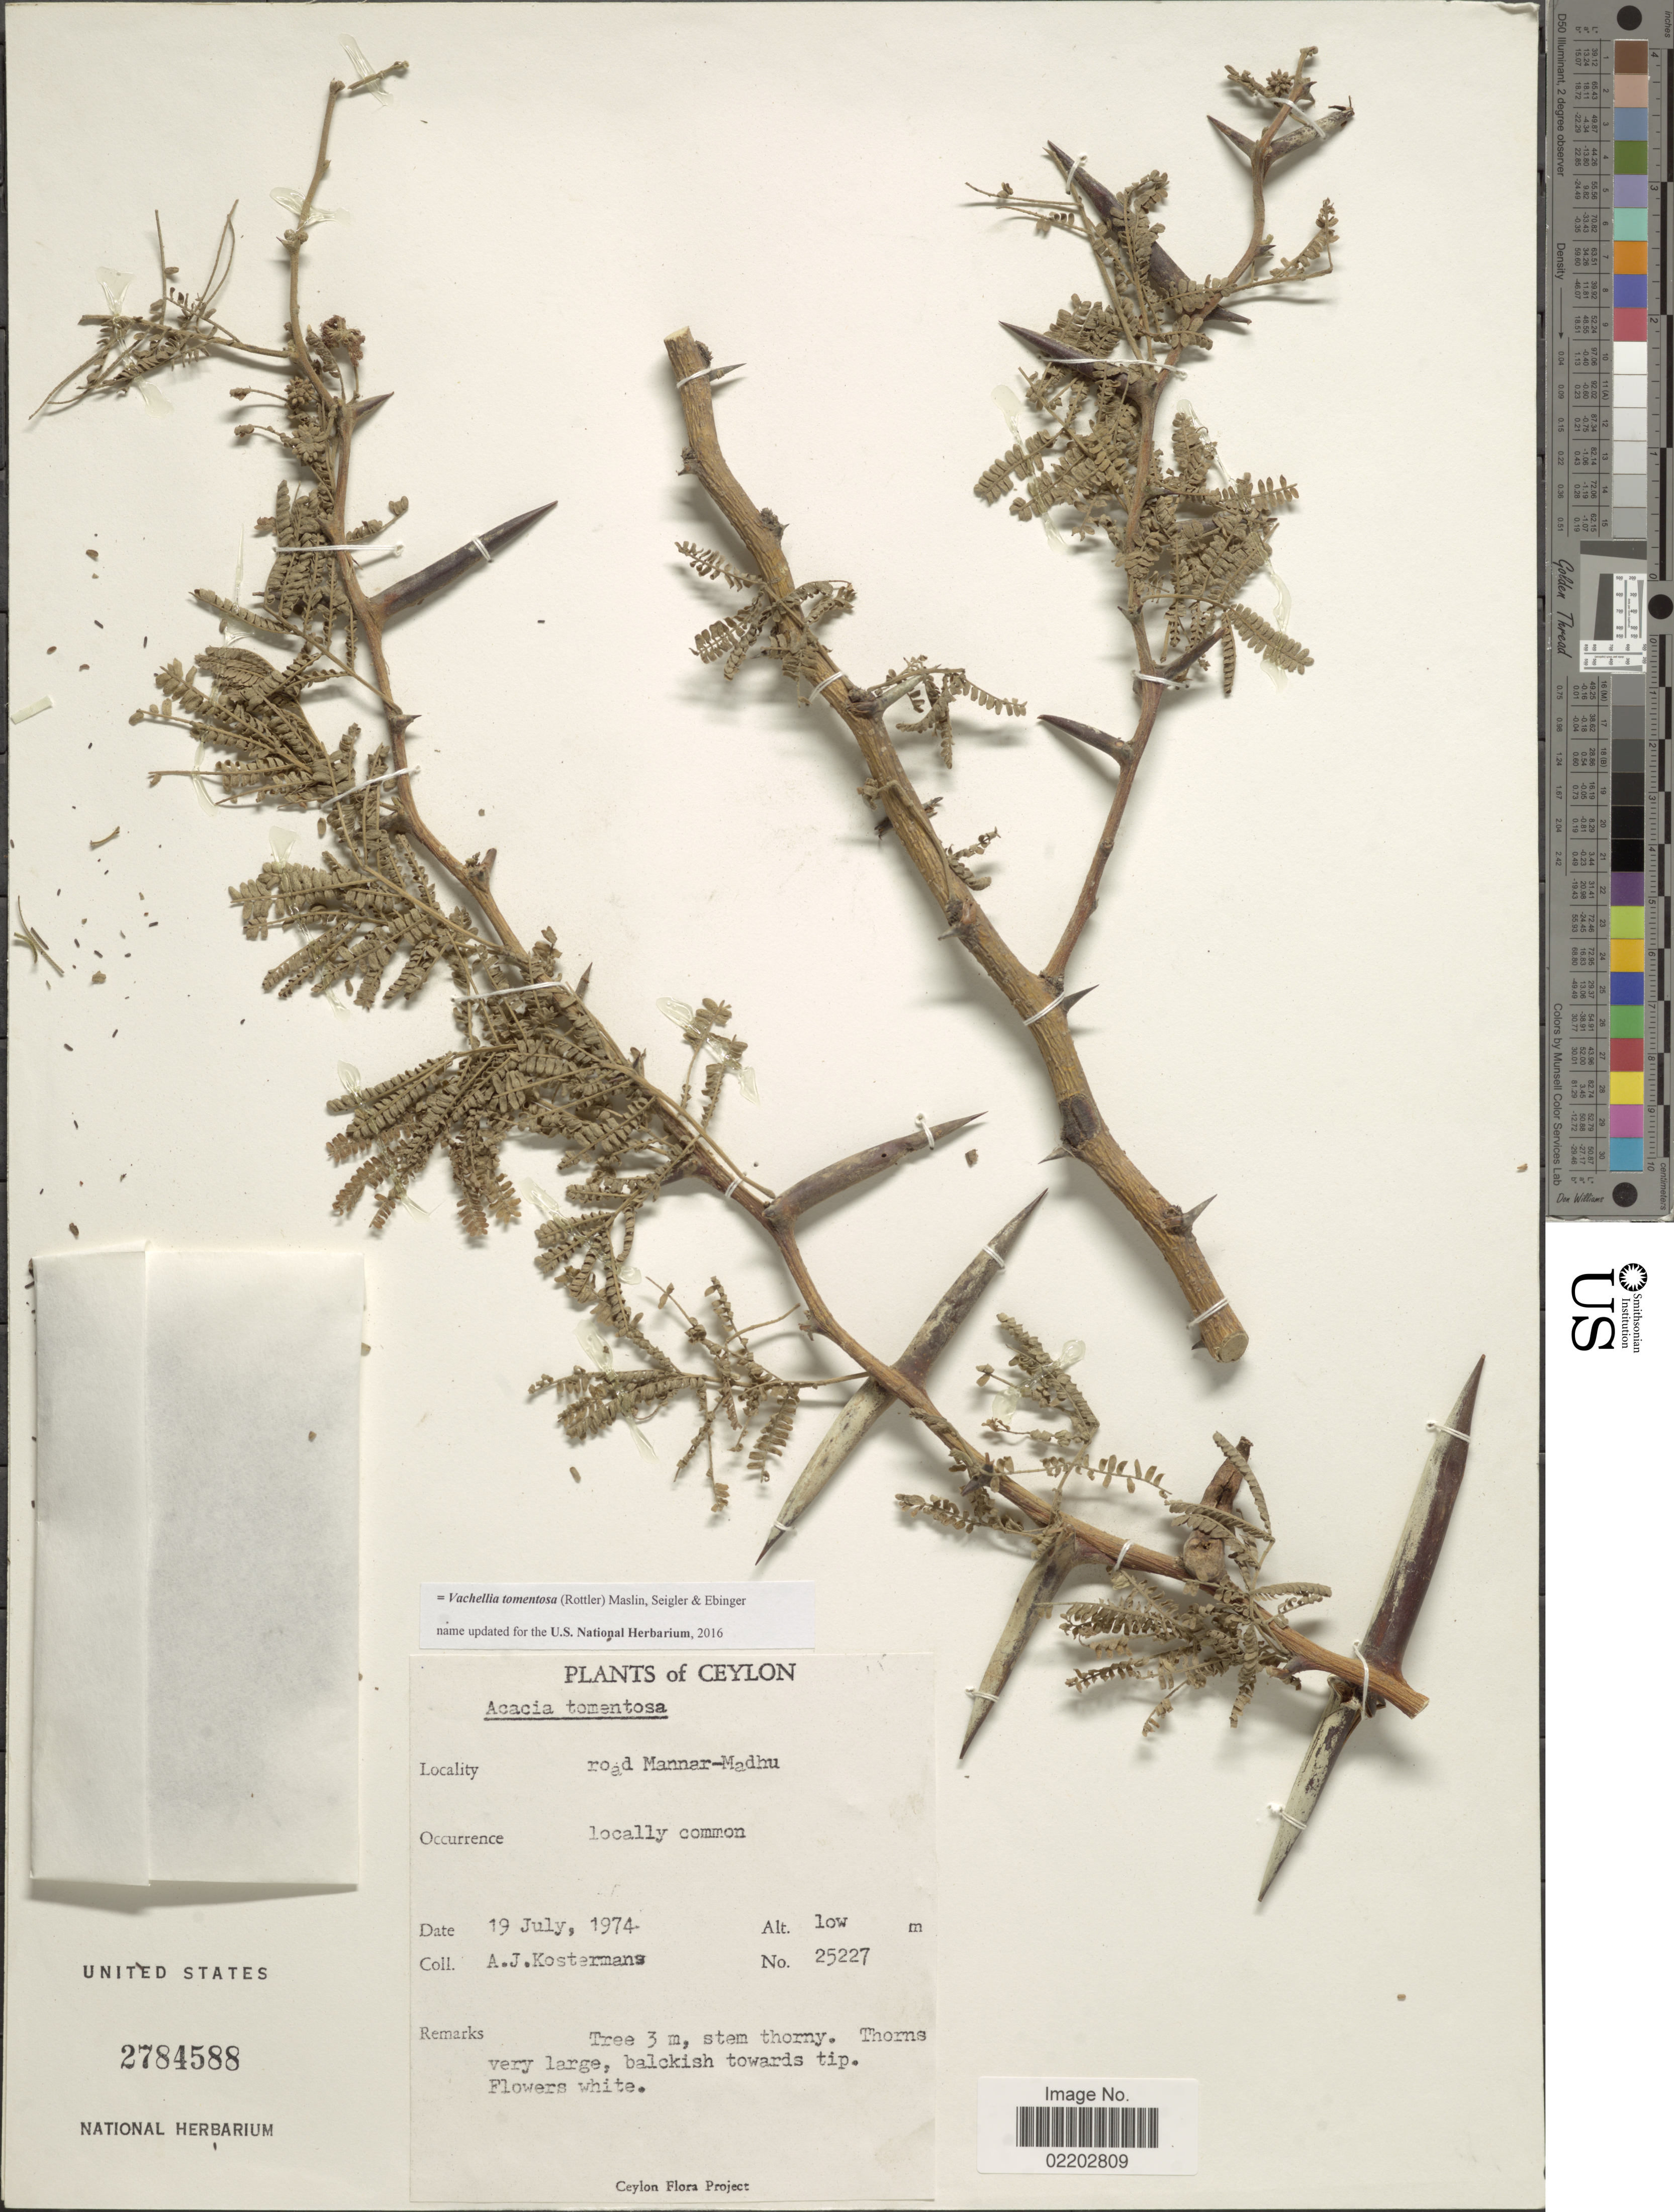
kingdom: Plantae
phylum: Tracheophyta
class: Magnoliopsida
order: Fabales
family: Fabaceae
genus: Vachellia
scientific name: Vachellia tomentosa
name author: (Rottler) Maslin et al.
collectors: A. J. G. Kostermans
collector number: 25227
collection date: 1974-07-19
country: Sri Lanka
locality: Road Mannar-Madhu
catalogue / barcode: US 2784588